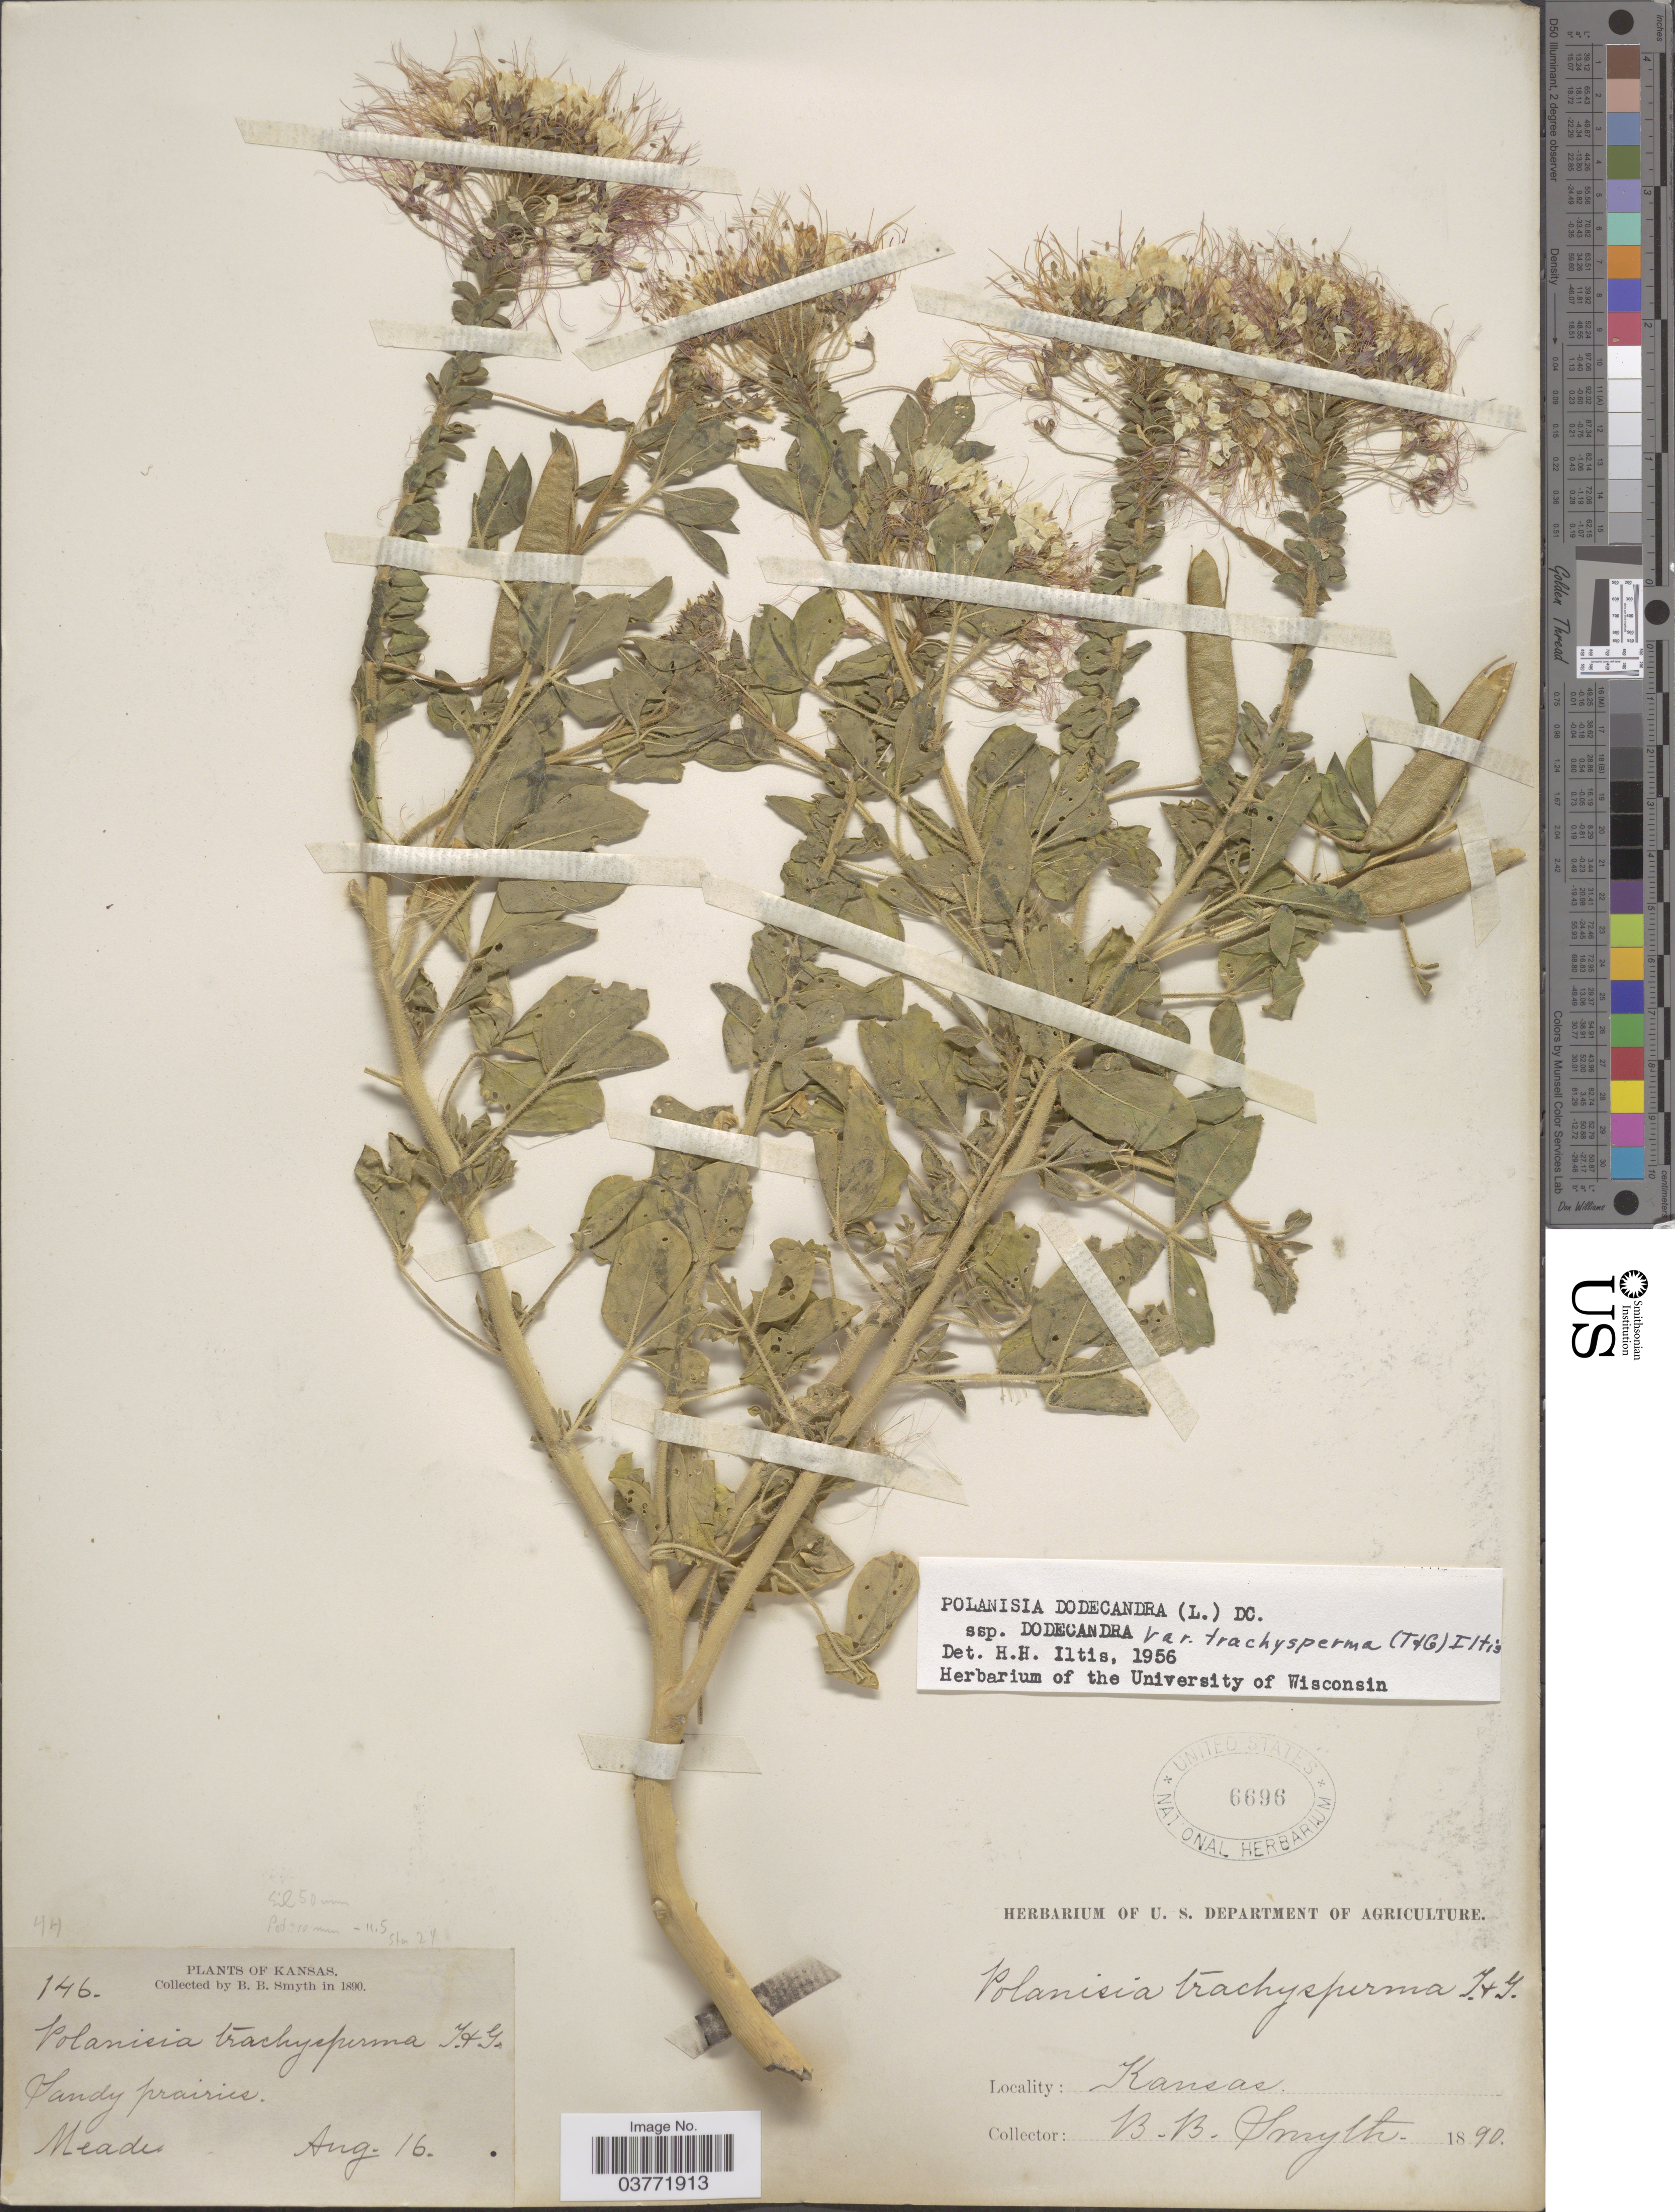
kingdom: Plantae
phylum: Tracheophyta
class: Magnoliopsida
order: Brassicales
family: Cleomaceae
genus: Polanisia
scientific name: Polanisia trachysperma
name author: Torr. & A. Gray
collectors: B. Smyth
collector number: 146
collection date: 1890-08-16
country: United States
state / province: Kansas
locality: Sandy prairies. Meade.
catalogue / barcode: US 6696